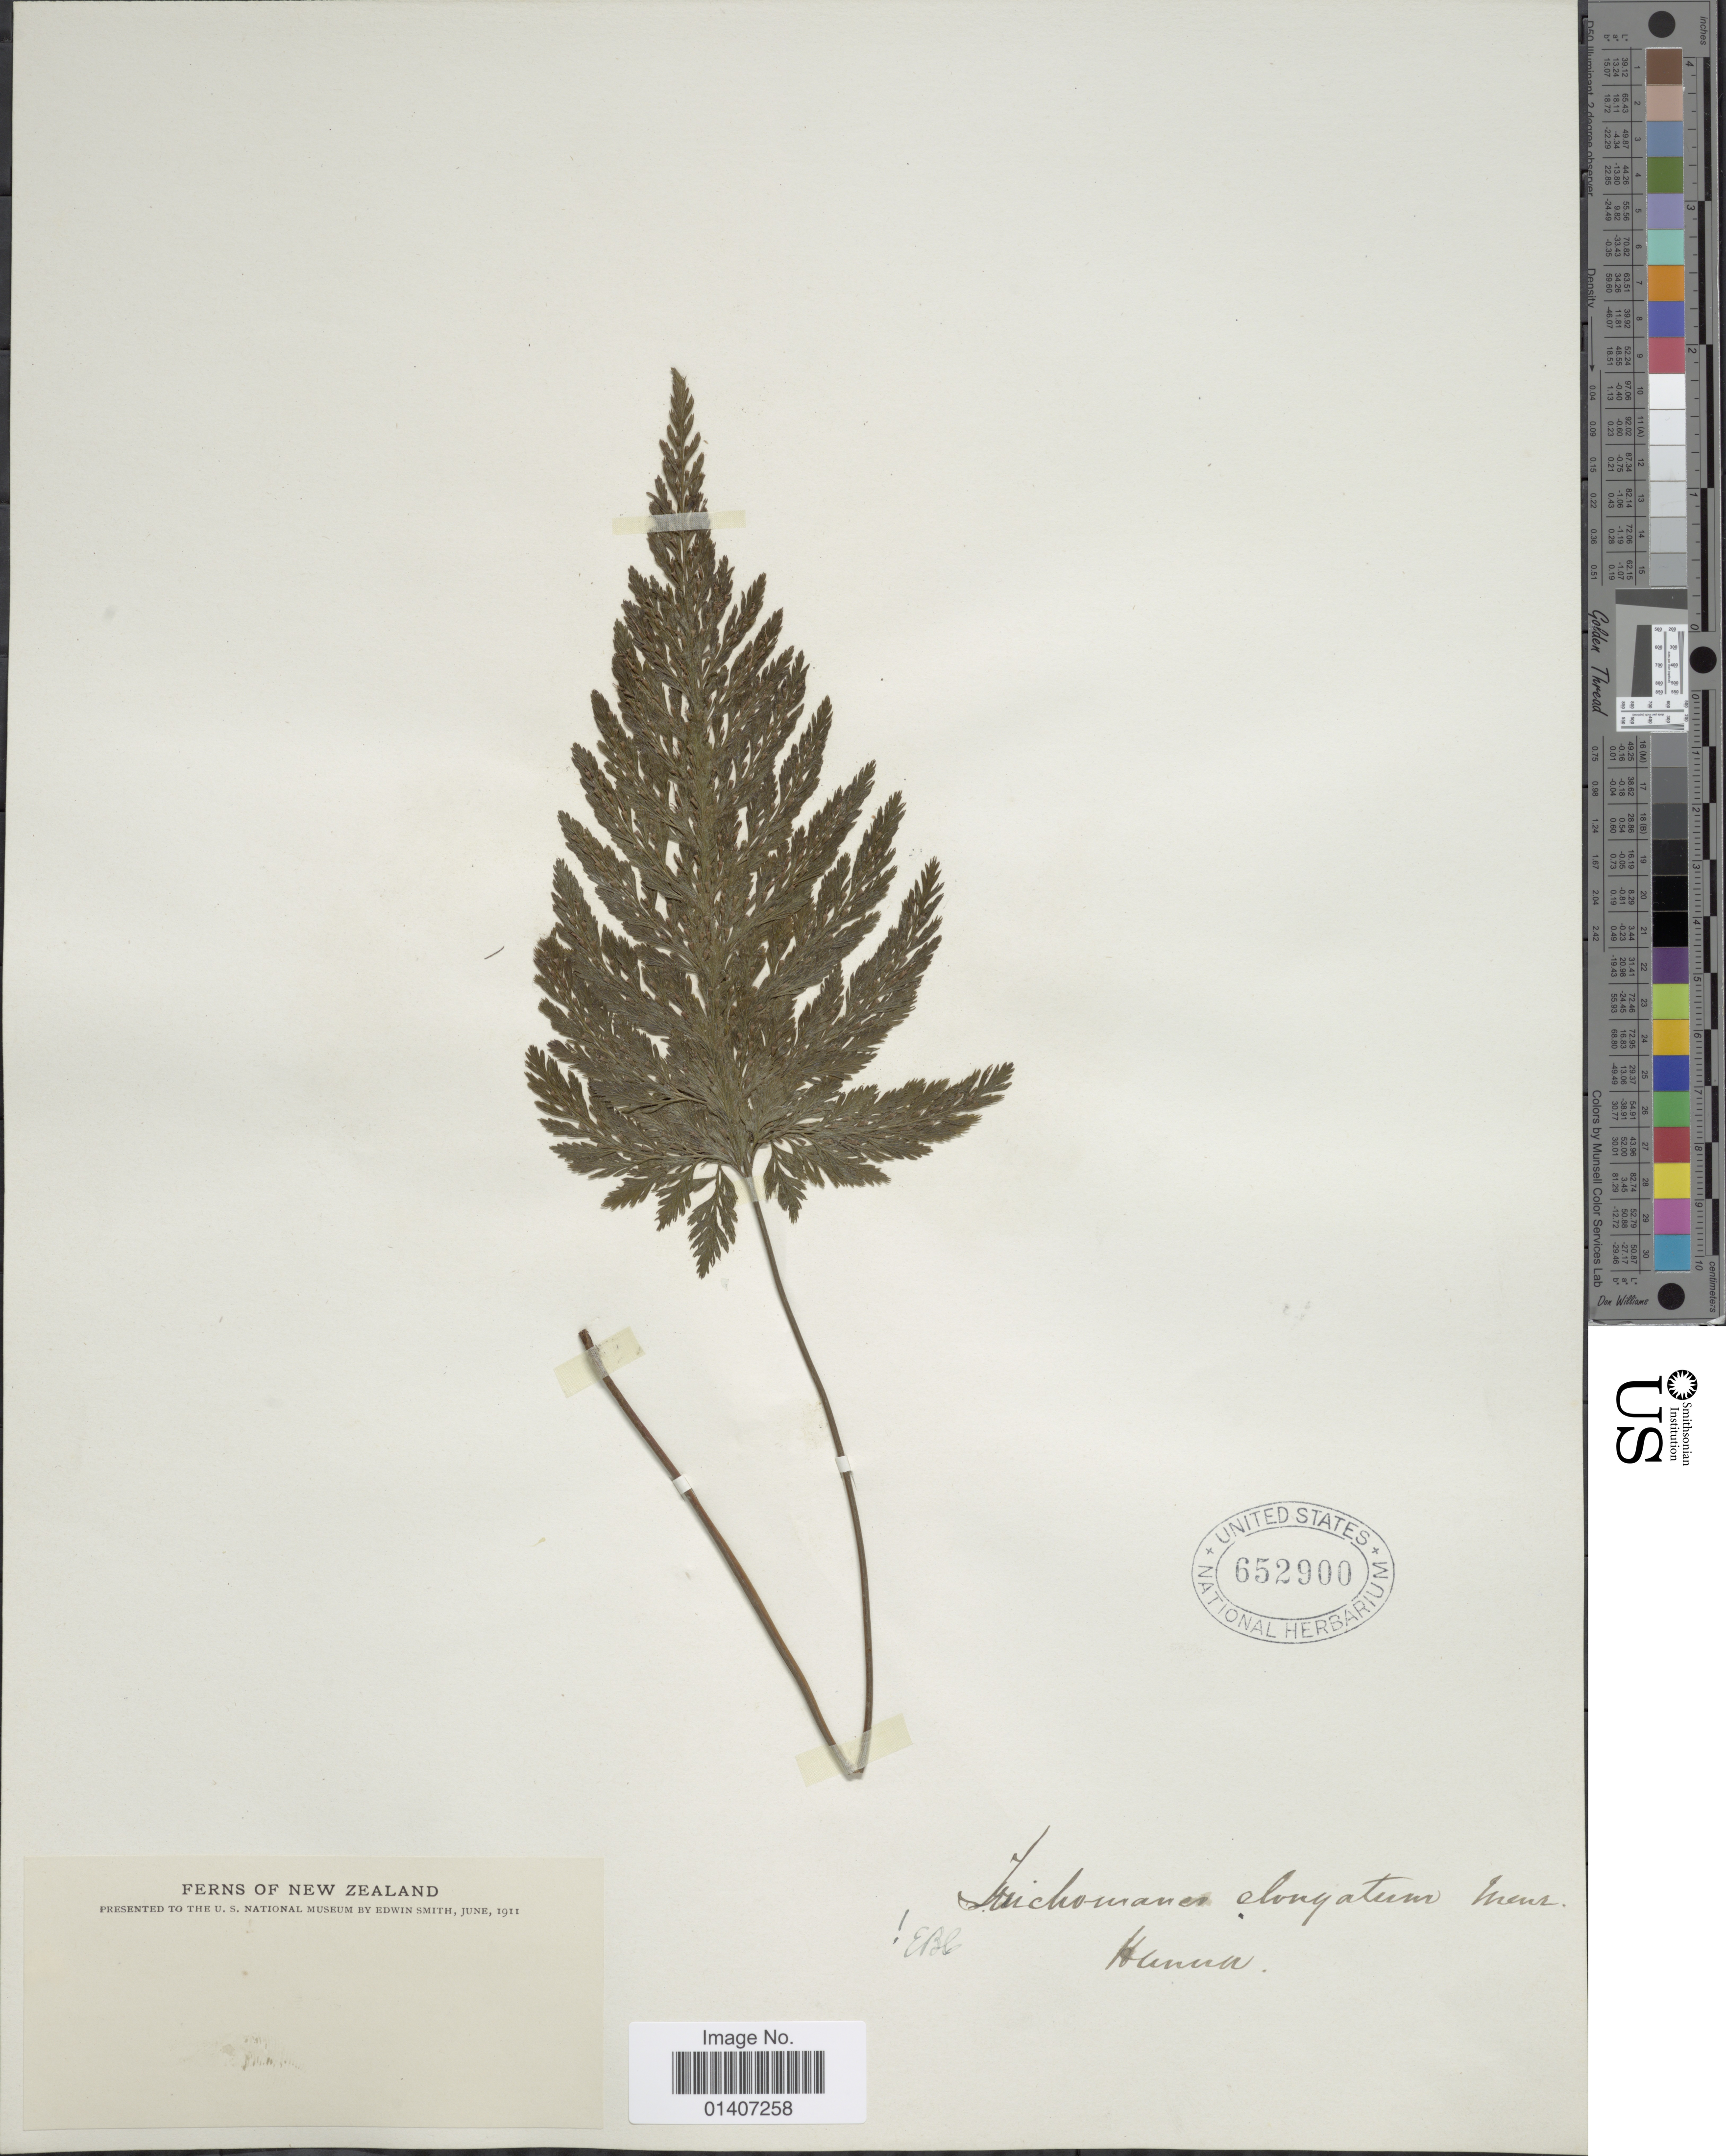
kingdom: Plantae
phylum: Tracheophyta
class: Polypodiopsida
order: Hymenophyllales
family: Hymenophyllaceae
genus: Abrodictyum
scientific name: Abrodictyum elongatum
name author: (A. Cunn.) Ebihara & K. Iwats.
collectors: C. E. Smith Jr.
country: New Zealand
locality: Hunua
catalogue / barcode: US 652900